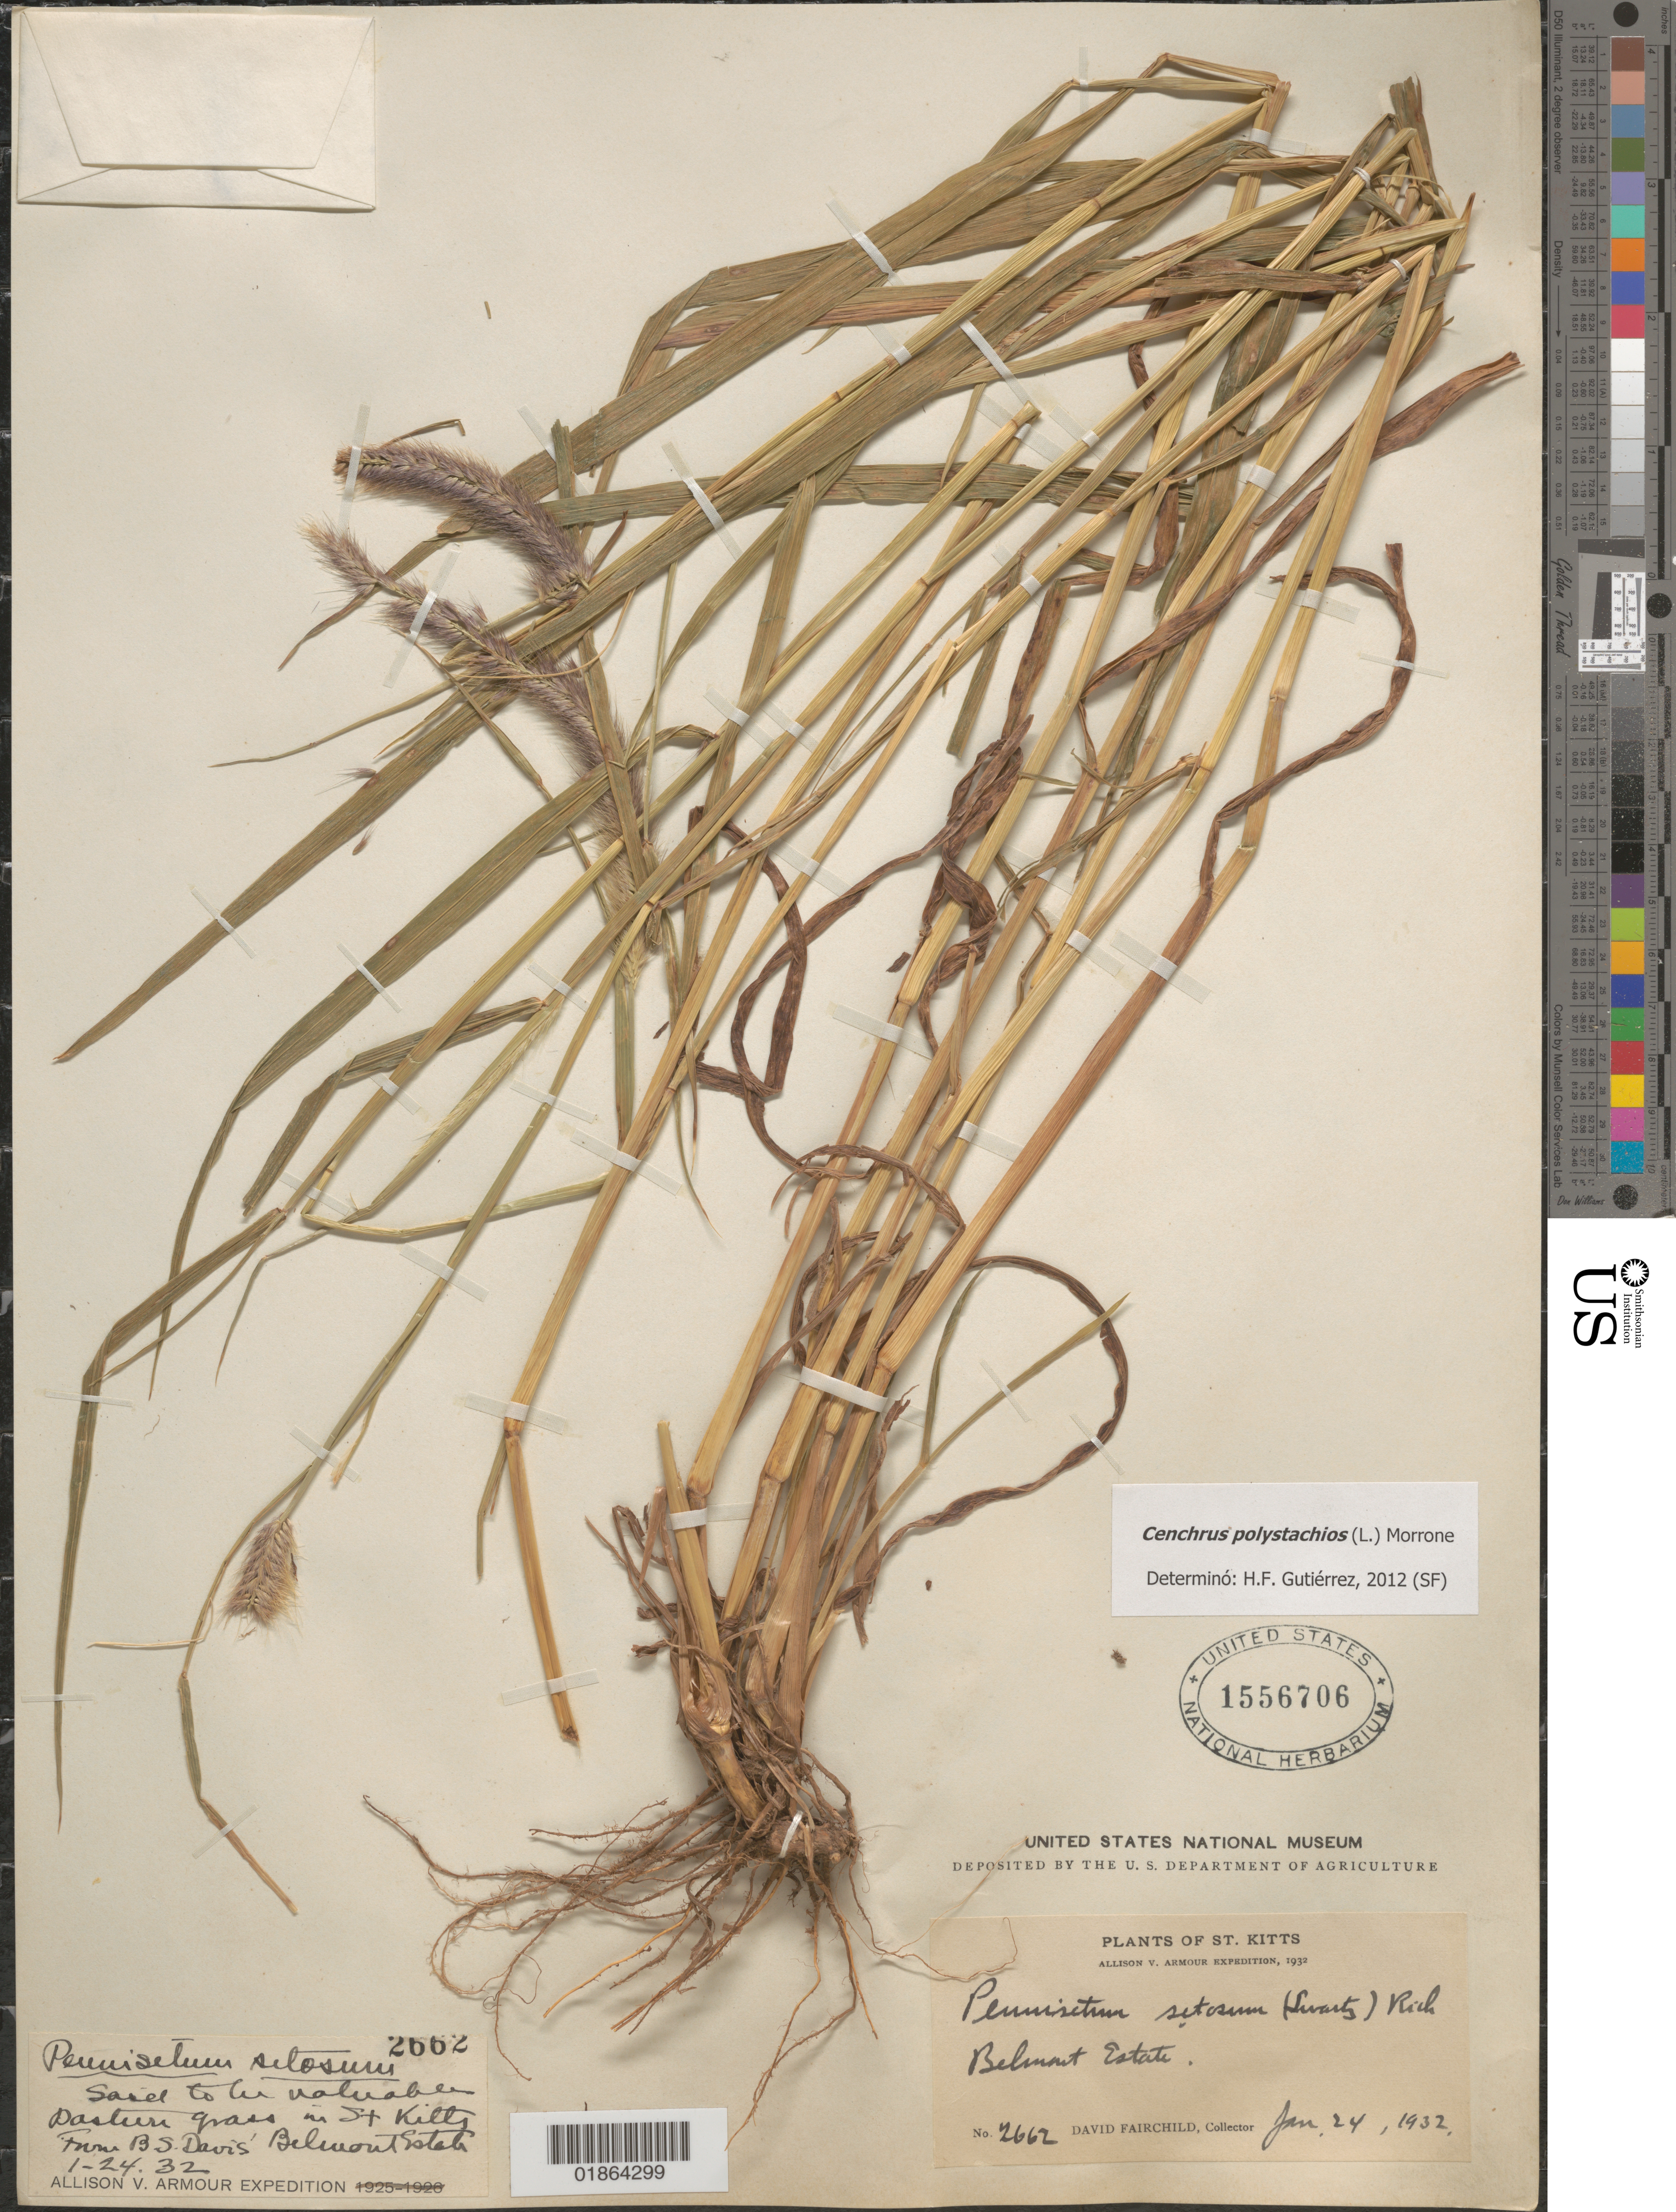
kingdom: Plantae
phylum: Tracheophyta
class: Liliopsida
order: Poales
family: Poaceae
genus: Cenchrus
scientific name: Cenchrus polystachios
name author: (L.) Morrone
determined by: Gutiérrez, H. F.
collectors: D. G. Fairchild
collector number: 2662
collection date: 1932-01-24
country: St. Christopher-Nevis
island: St. Kitts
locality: Belmon Estate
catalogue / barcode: US 1556706